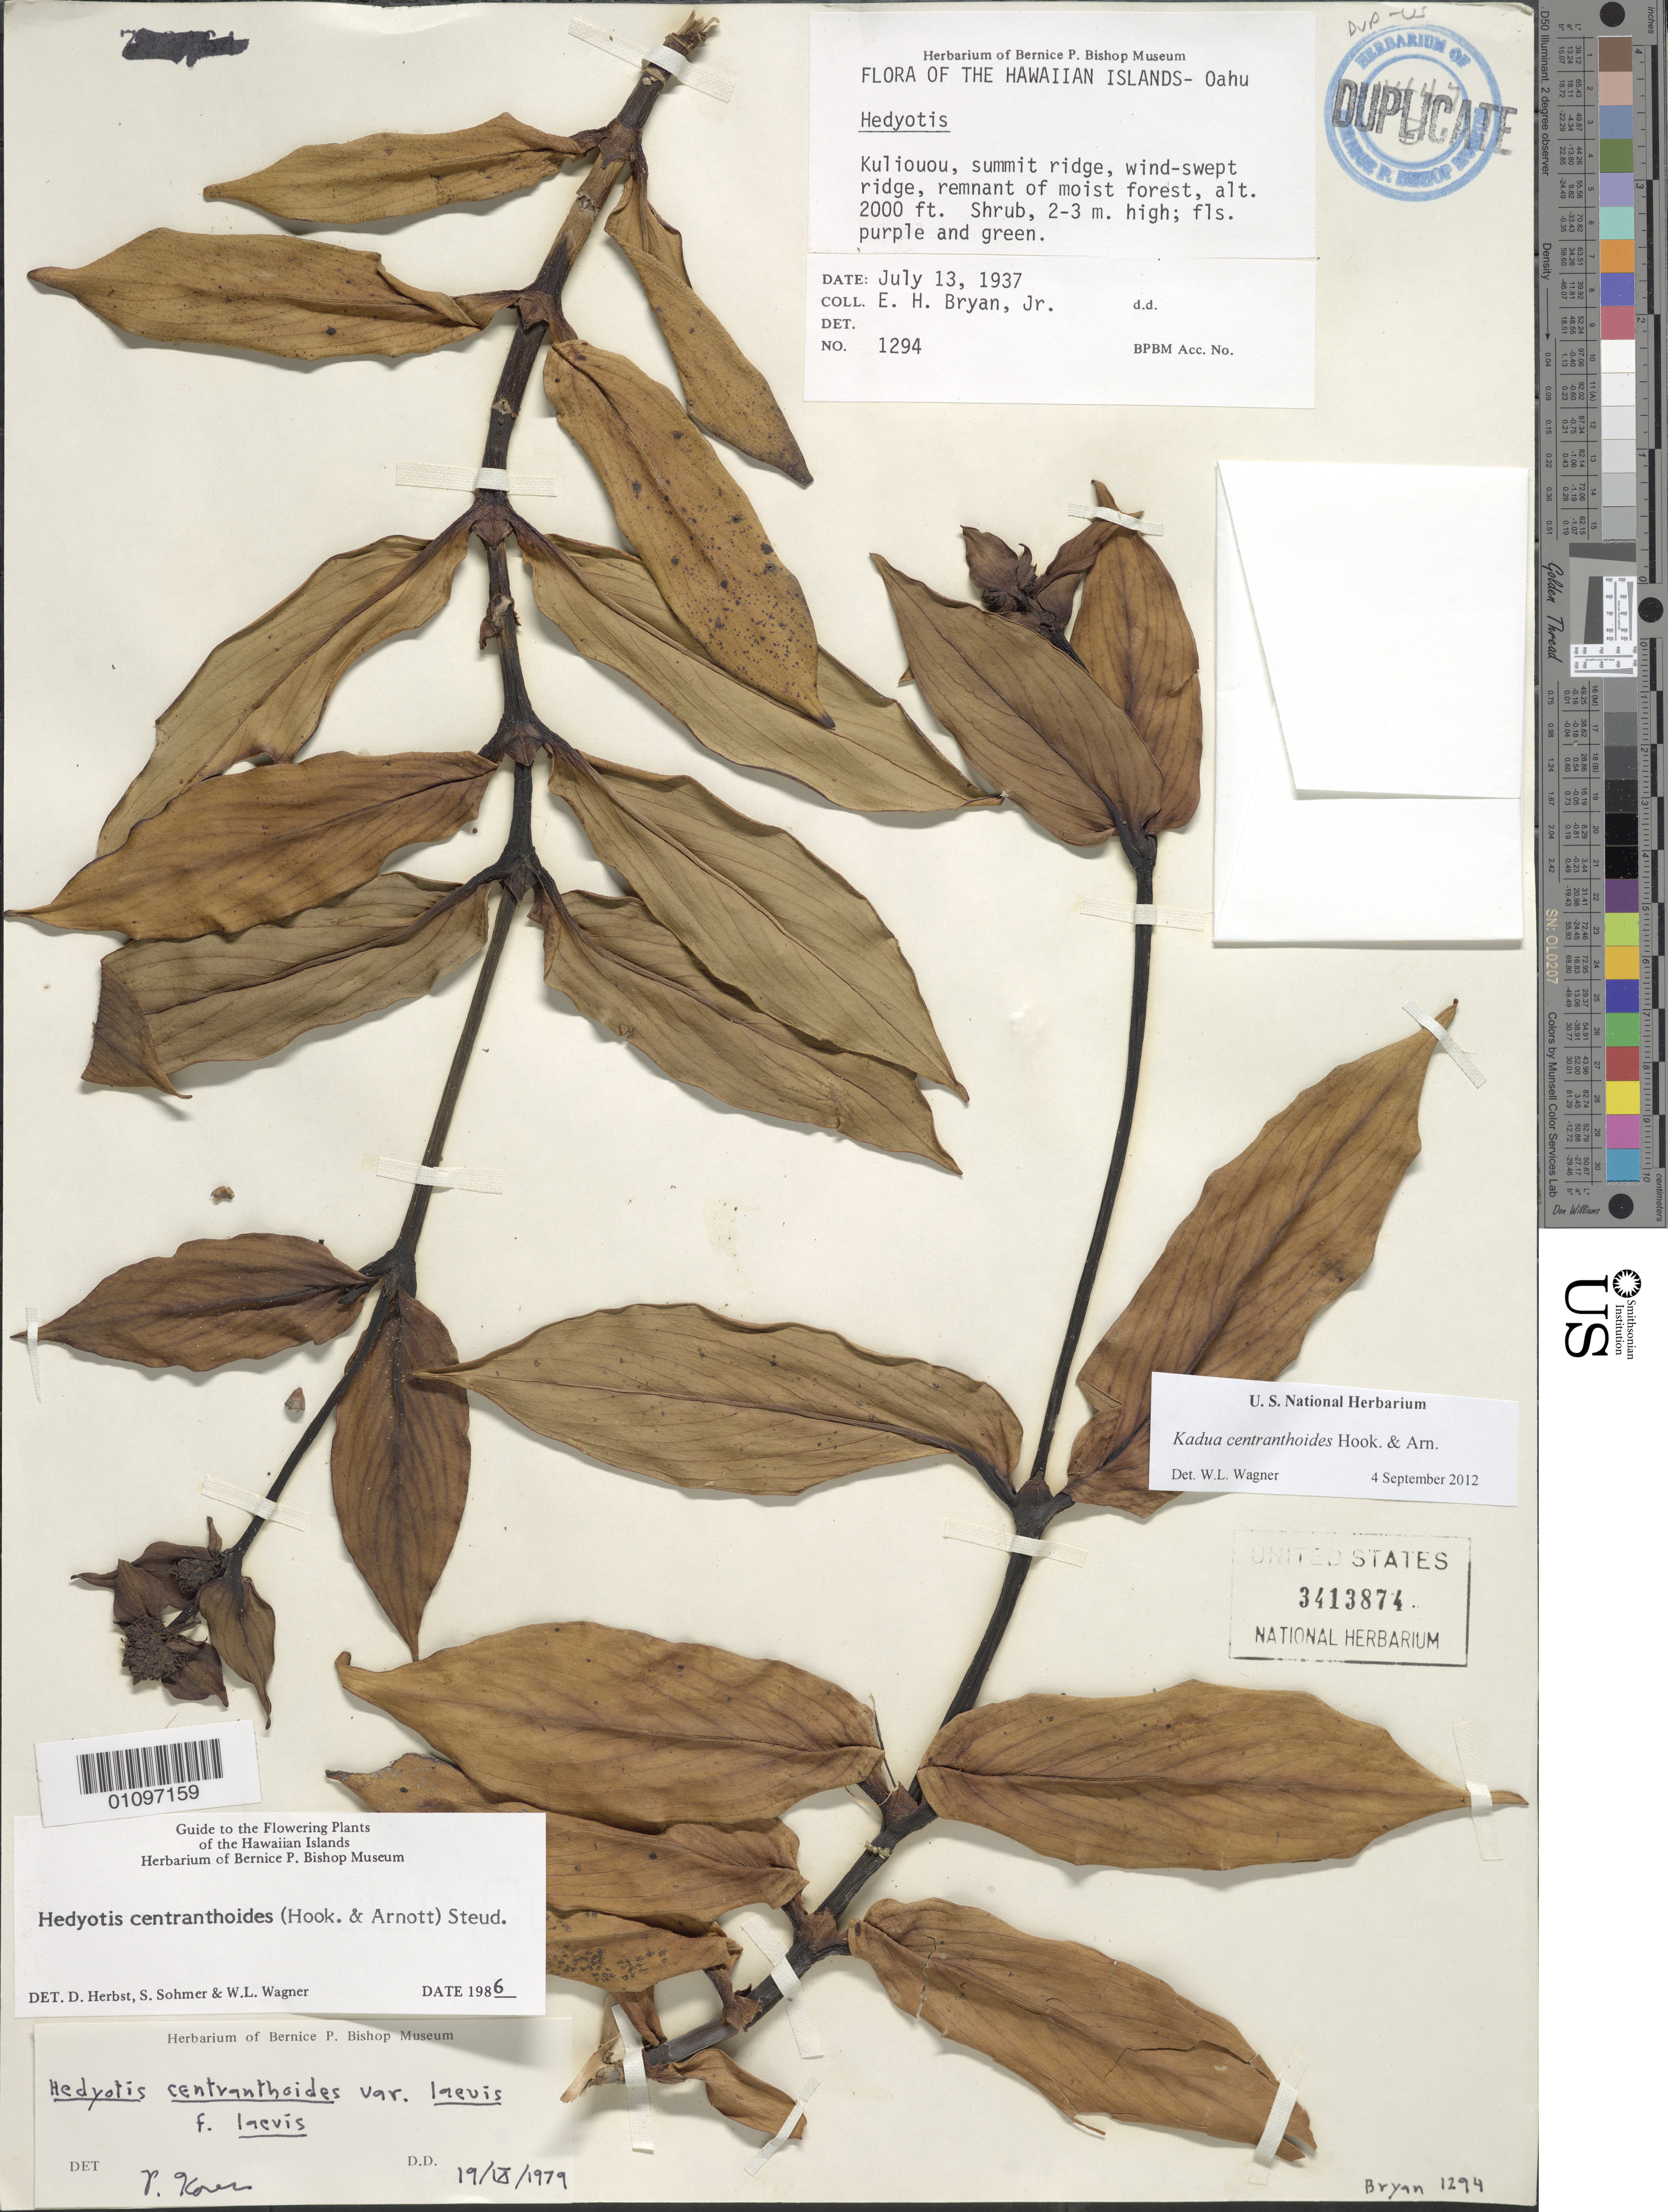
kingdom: Plantae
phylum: Tracheophyta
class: Magnoliopsida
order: Gentianales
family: Rubiaceae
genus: Kadua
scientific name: Kadua centranthoides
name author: Hook. & Arn.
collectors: E. Bryan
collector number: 1294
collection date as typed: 13 Jul 1937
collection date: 1937-07-13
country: United States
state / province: Hawaii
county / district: Honolulu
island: Oahu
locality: Kuliouou, summit ridge, moist forest.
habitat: wind-swept ridge, reminant of moist forest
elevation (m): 610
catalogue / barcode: US 3413874